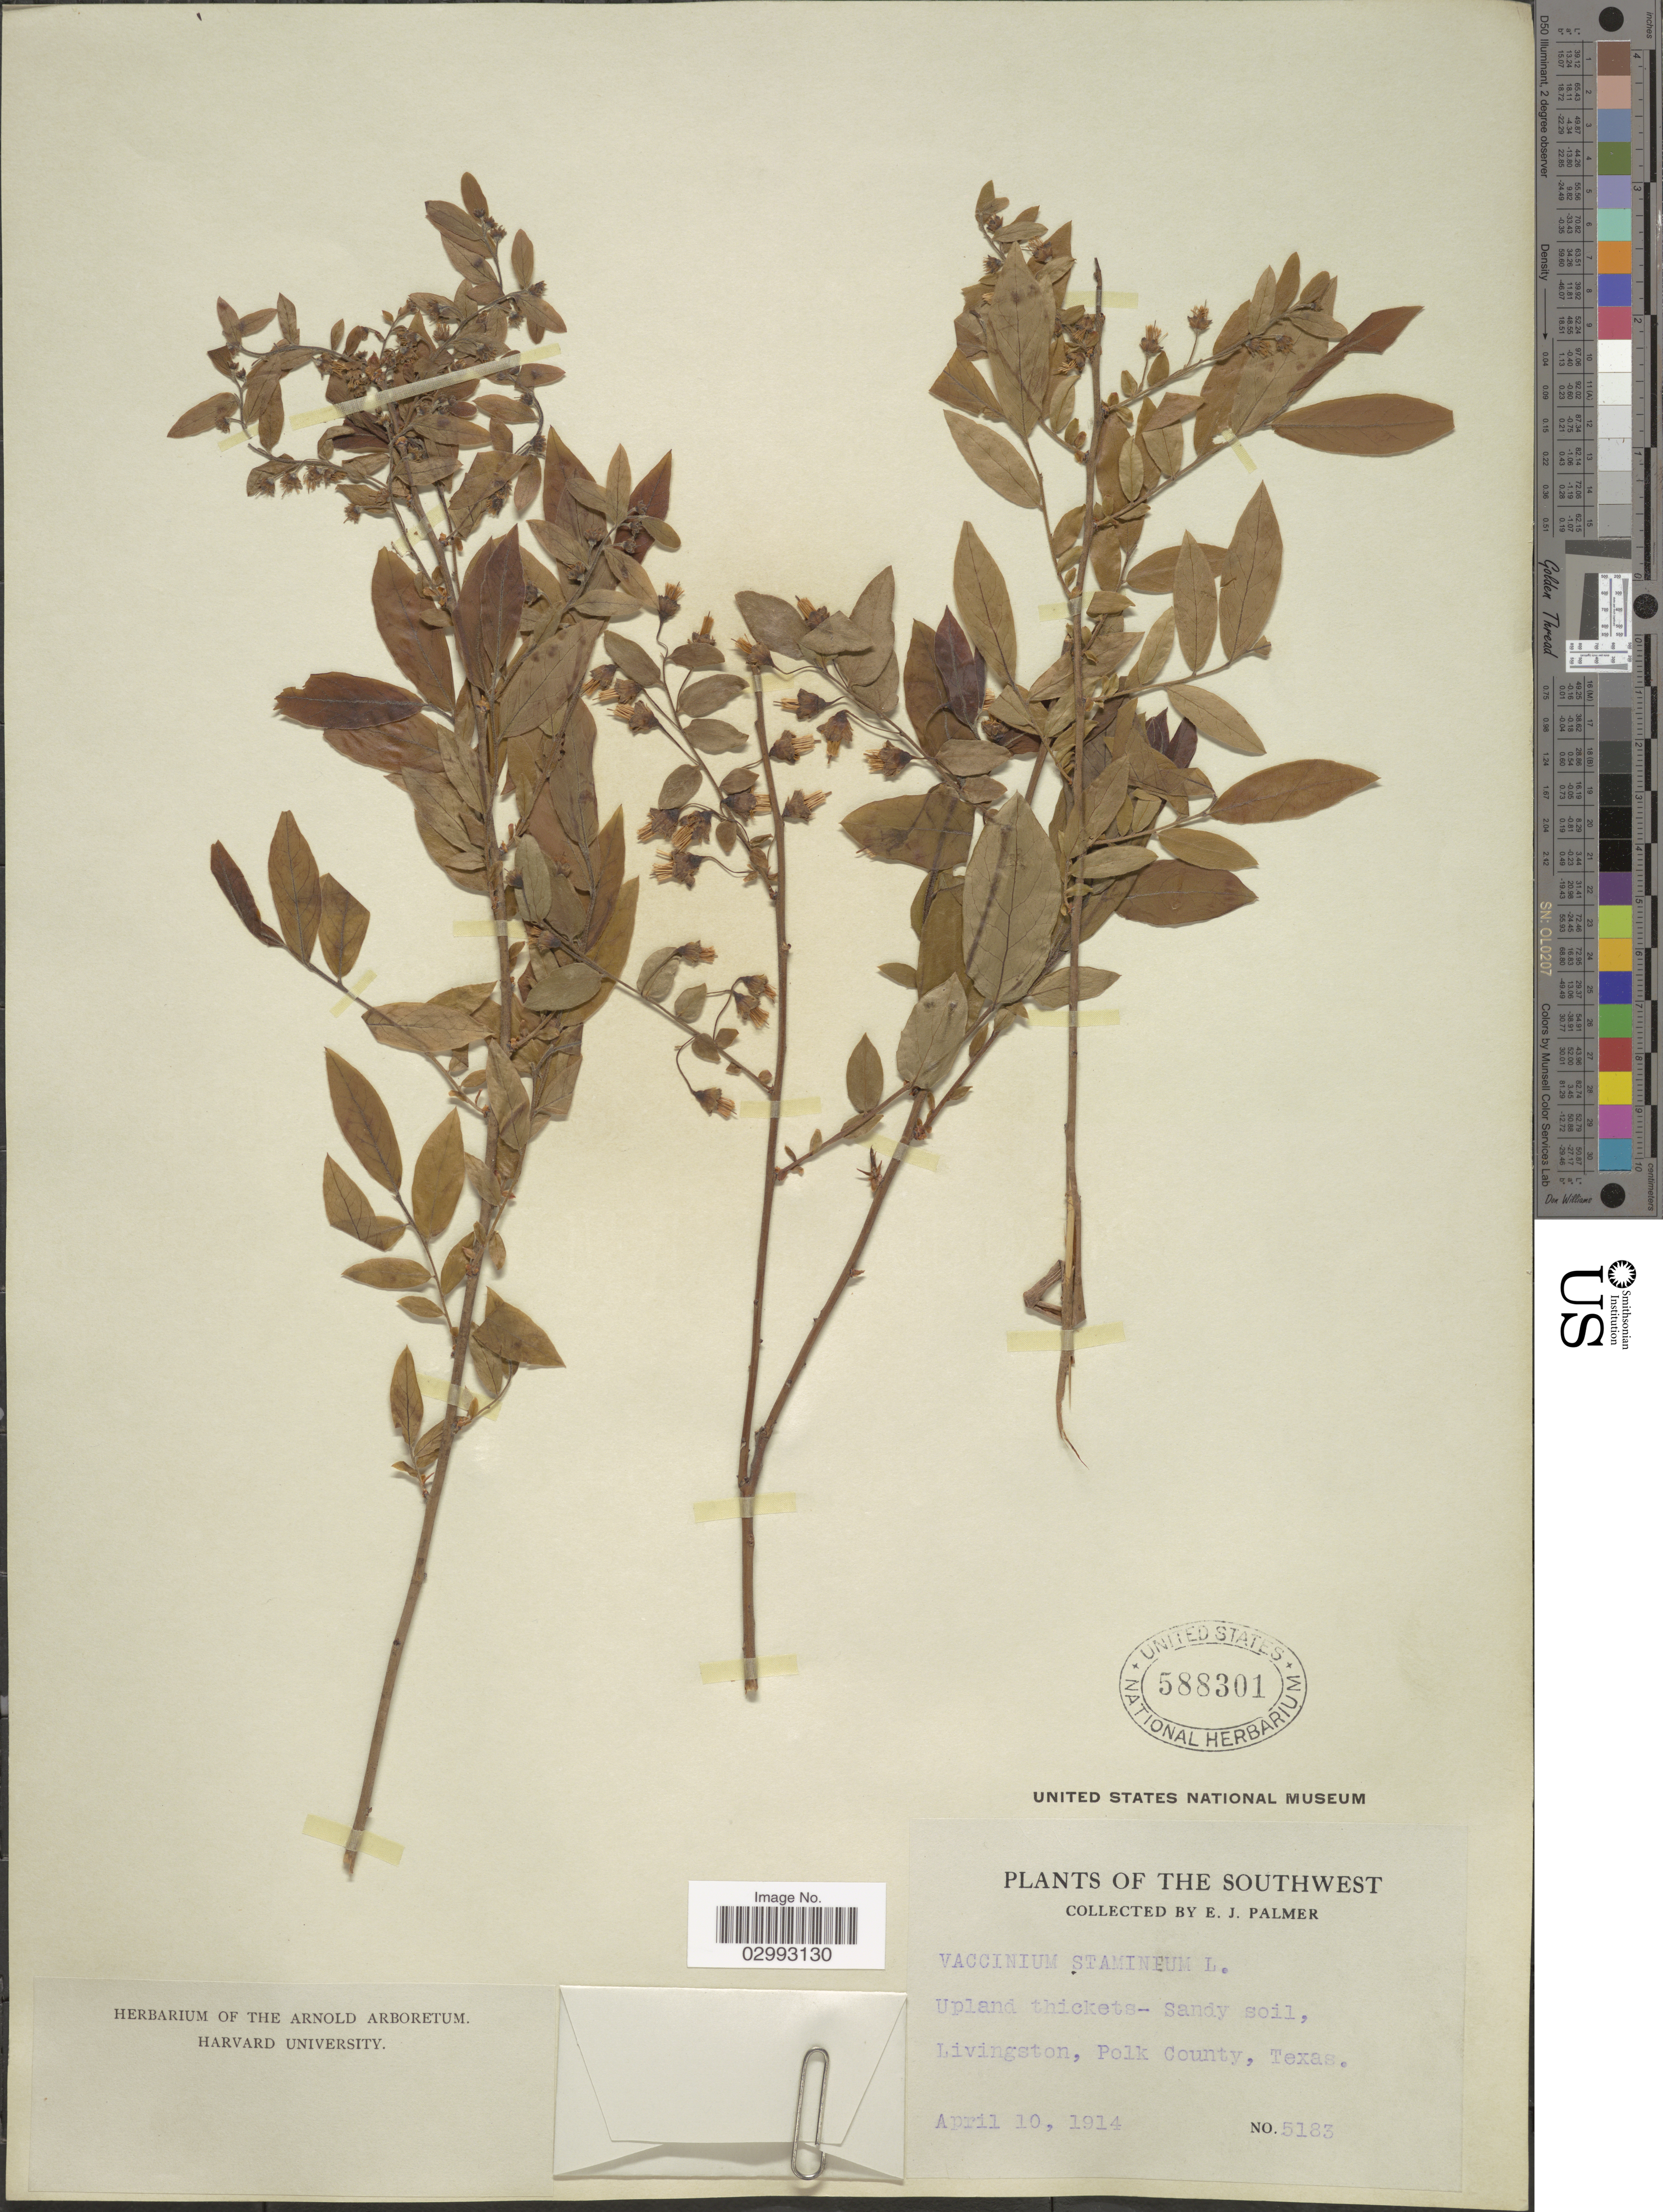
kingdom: Plantae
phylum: Tracheophyta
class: Magnoliopsida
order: Ericales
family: Ericaceae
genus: Polycodium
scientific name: Polycodium candicans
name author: (C. Mohr) Small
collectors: E. J. Palmer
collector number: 5183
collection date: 1914-04-10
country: United States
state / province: Texas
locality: Southwest. Livingston, Polk County.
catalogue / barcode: US 588301